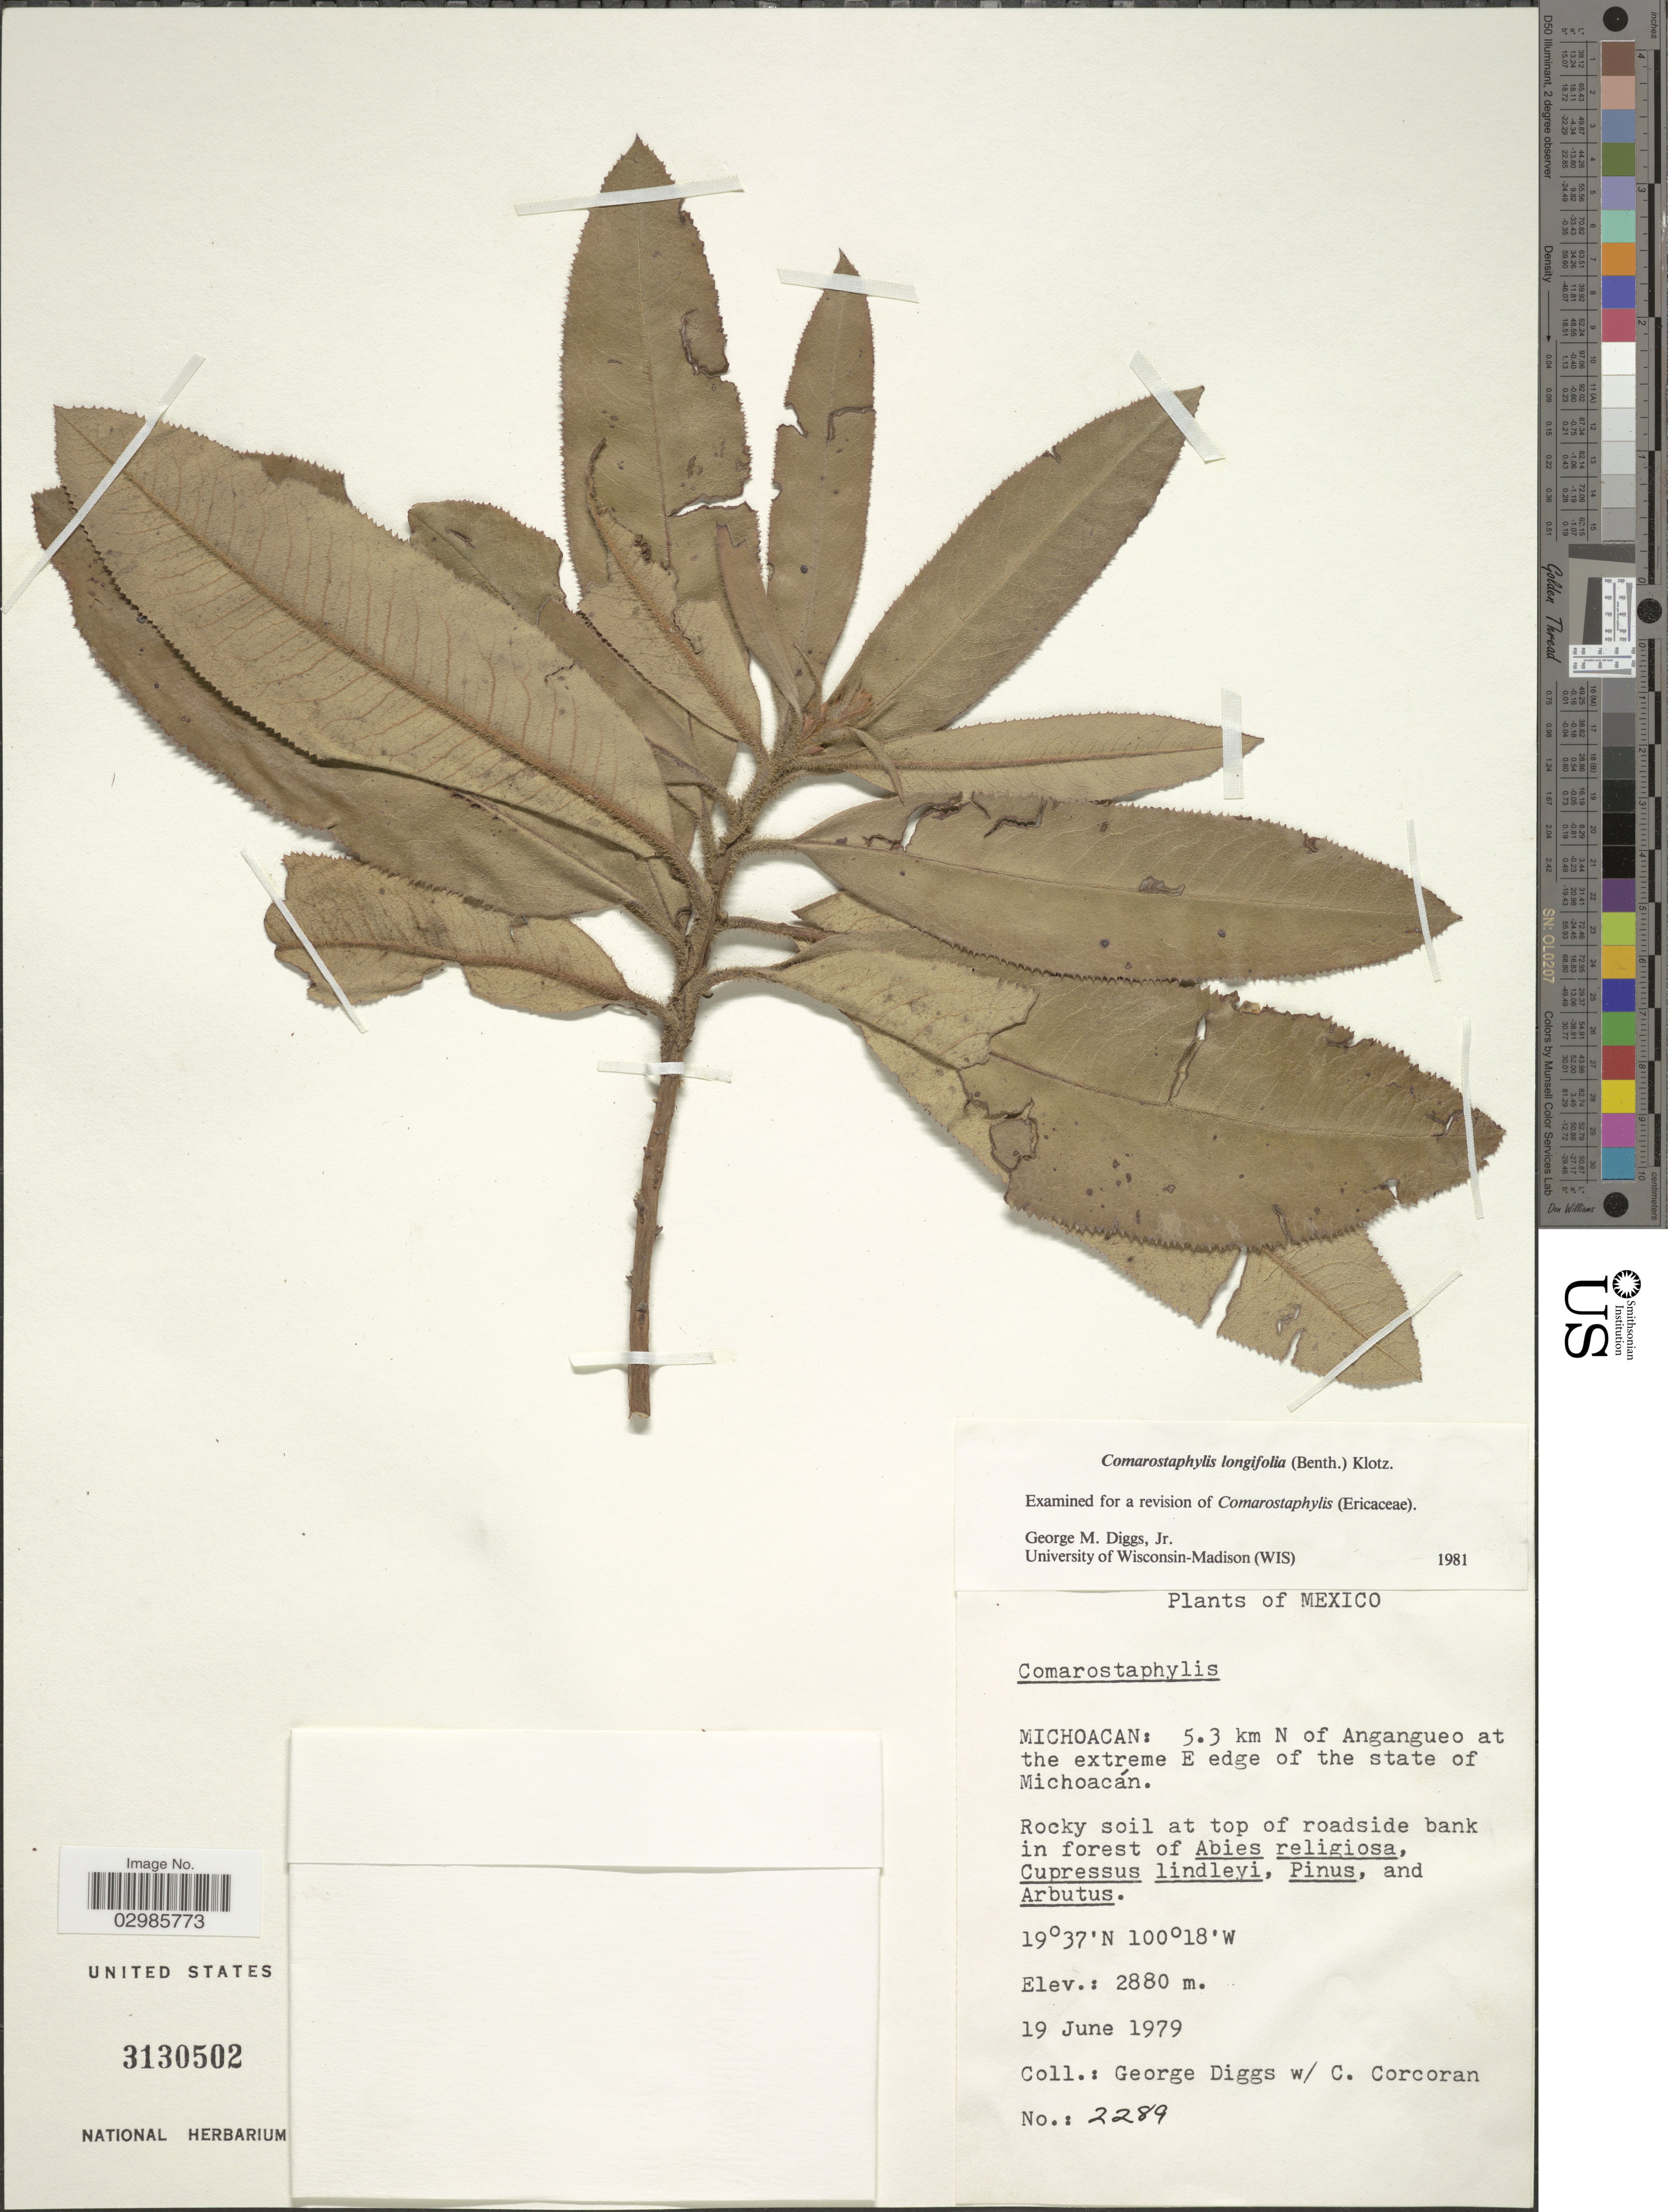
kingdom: Plantae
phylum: Tracheophyta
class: Magnoliopsida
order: Ericales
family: Ericaceae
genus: Comarostaphylis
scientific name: Comarostaphylis longifolia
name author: (Benth.) Klotzsch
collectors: G. Diggs & C. Corcoran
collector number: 2289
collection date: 1979-06-19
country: Mexico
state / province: Michoacán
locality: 5.3 km N of Angangueo at the extreme E edge of the state of Michoacán.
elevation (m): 2880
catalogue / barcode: US 3130502